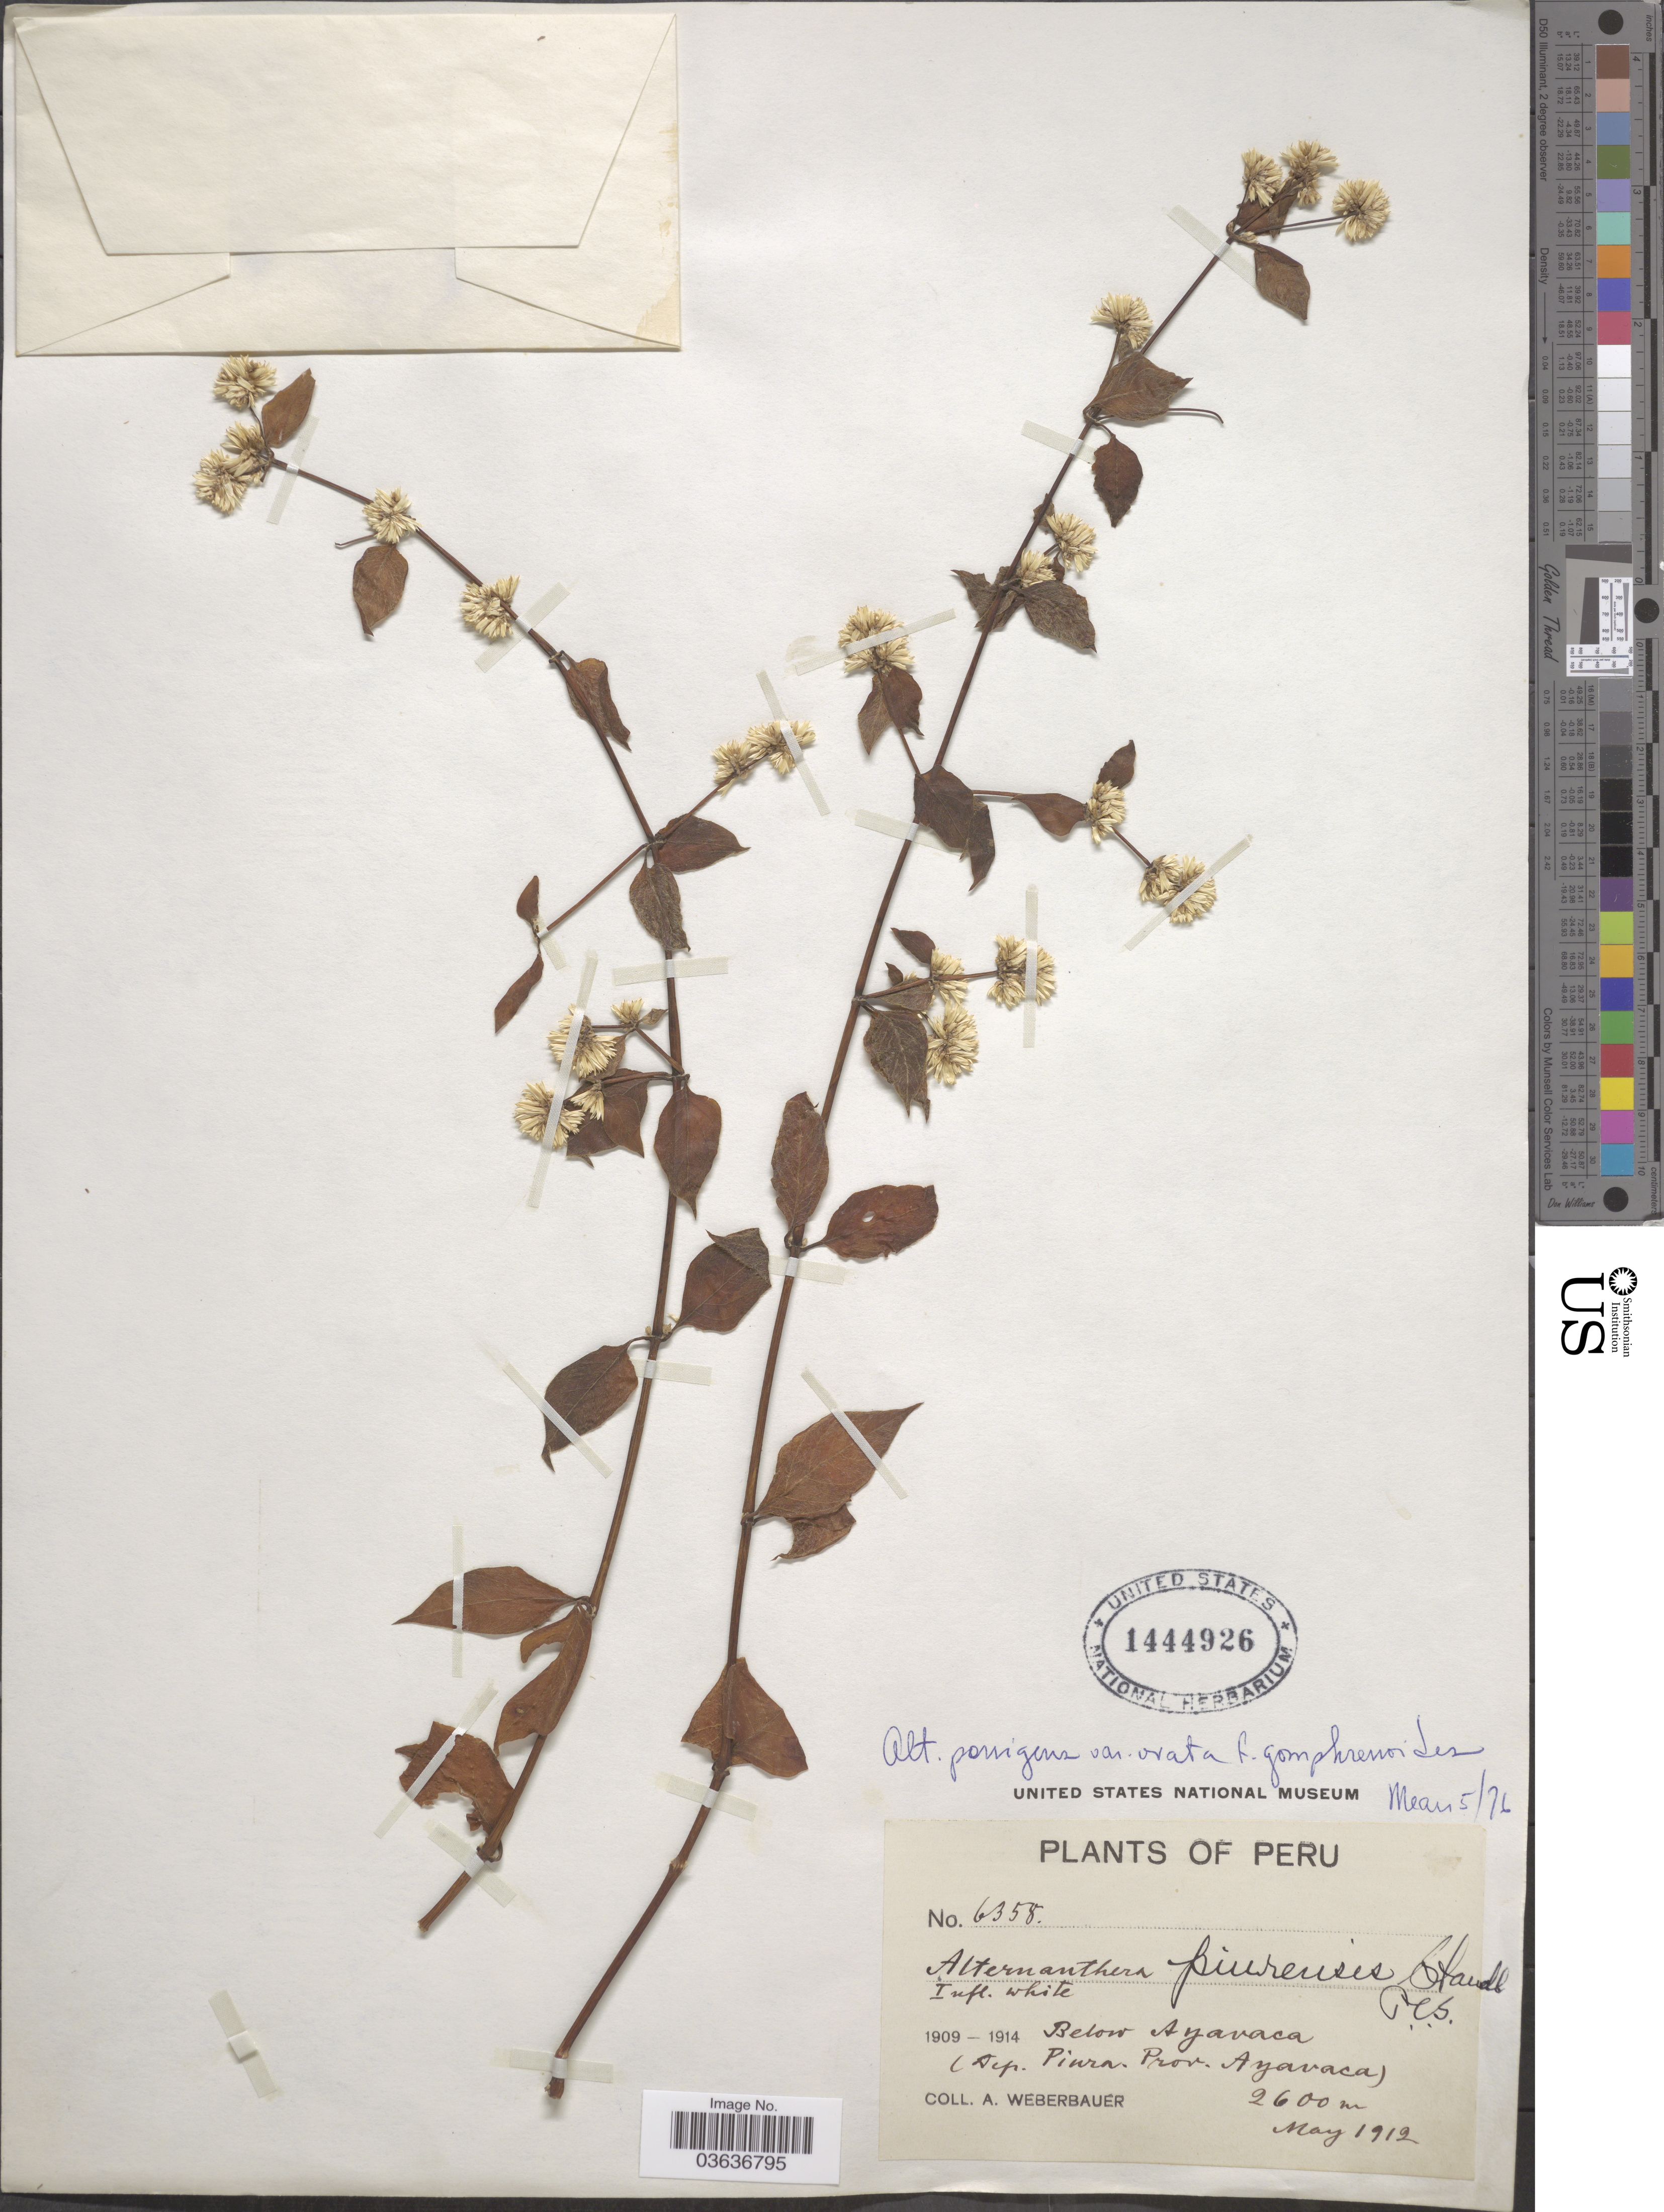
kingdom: Plantae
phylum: Tracheophyta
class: Magnoliopsida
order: Caryophyllales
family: Amaranthaceae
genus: Alternanthera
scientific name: Alternanthera porrigens var. ovata Mears var. nov. ined.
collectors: A. Weberbauer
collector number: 6358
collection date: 1912-05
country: Peru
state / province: Piura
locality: Below Ayavaca (Dep. Piura. Prov. Ayavaca).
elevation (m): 2600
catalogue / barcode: US 1444926